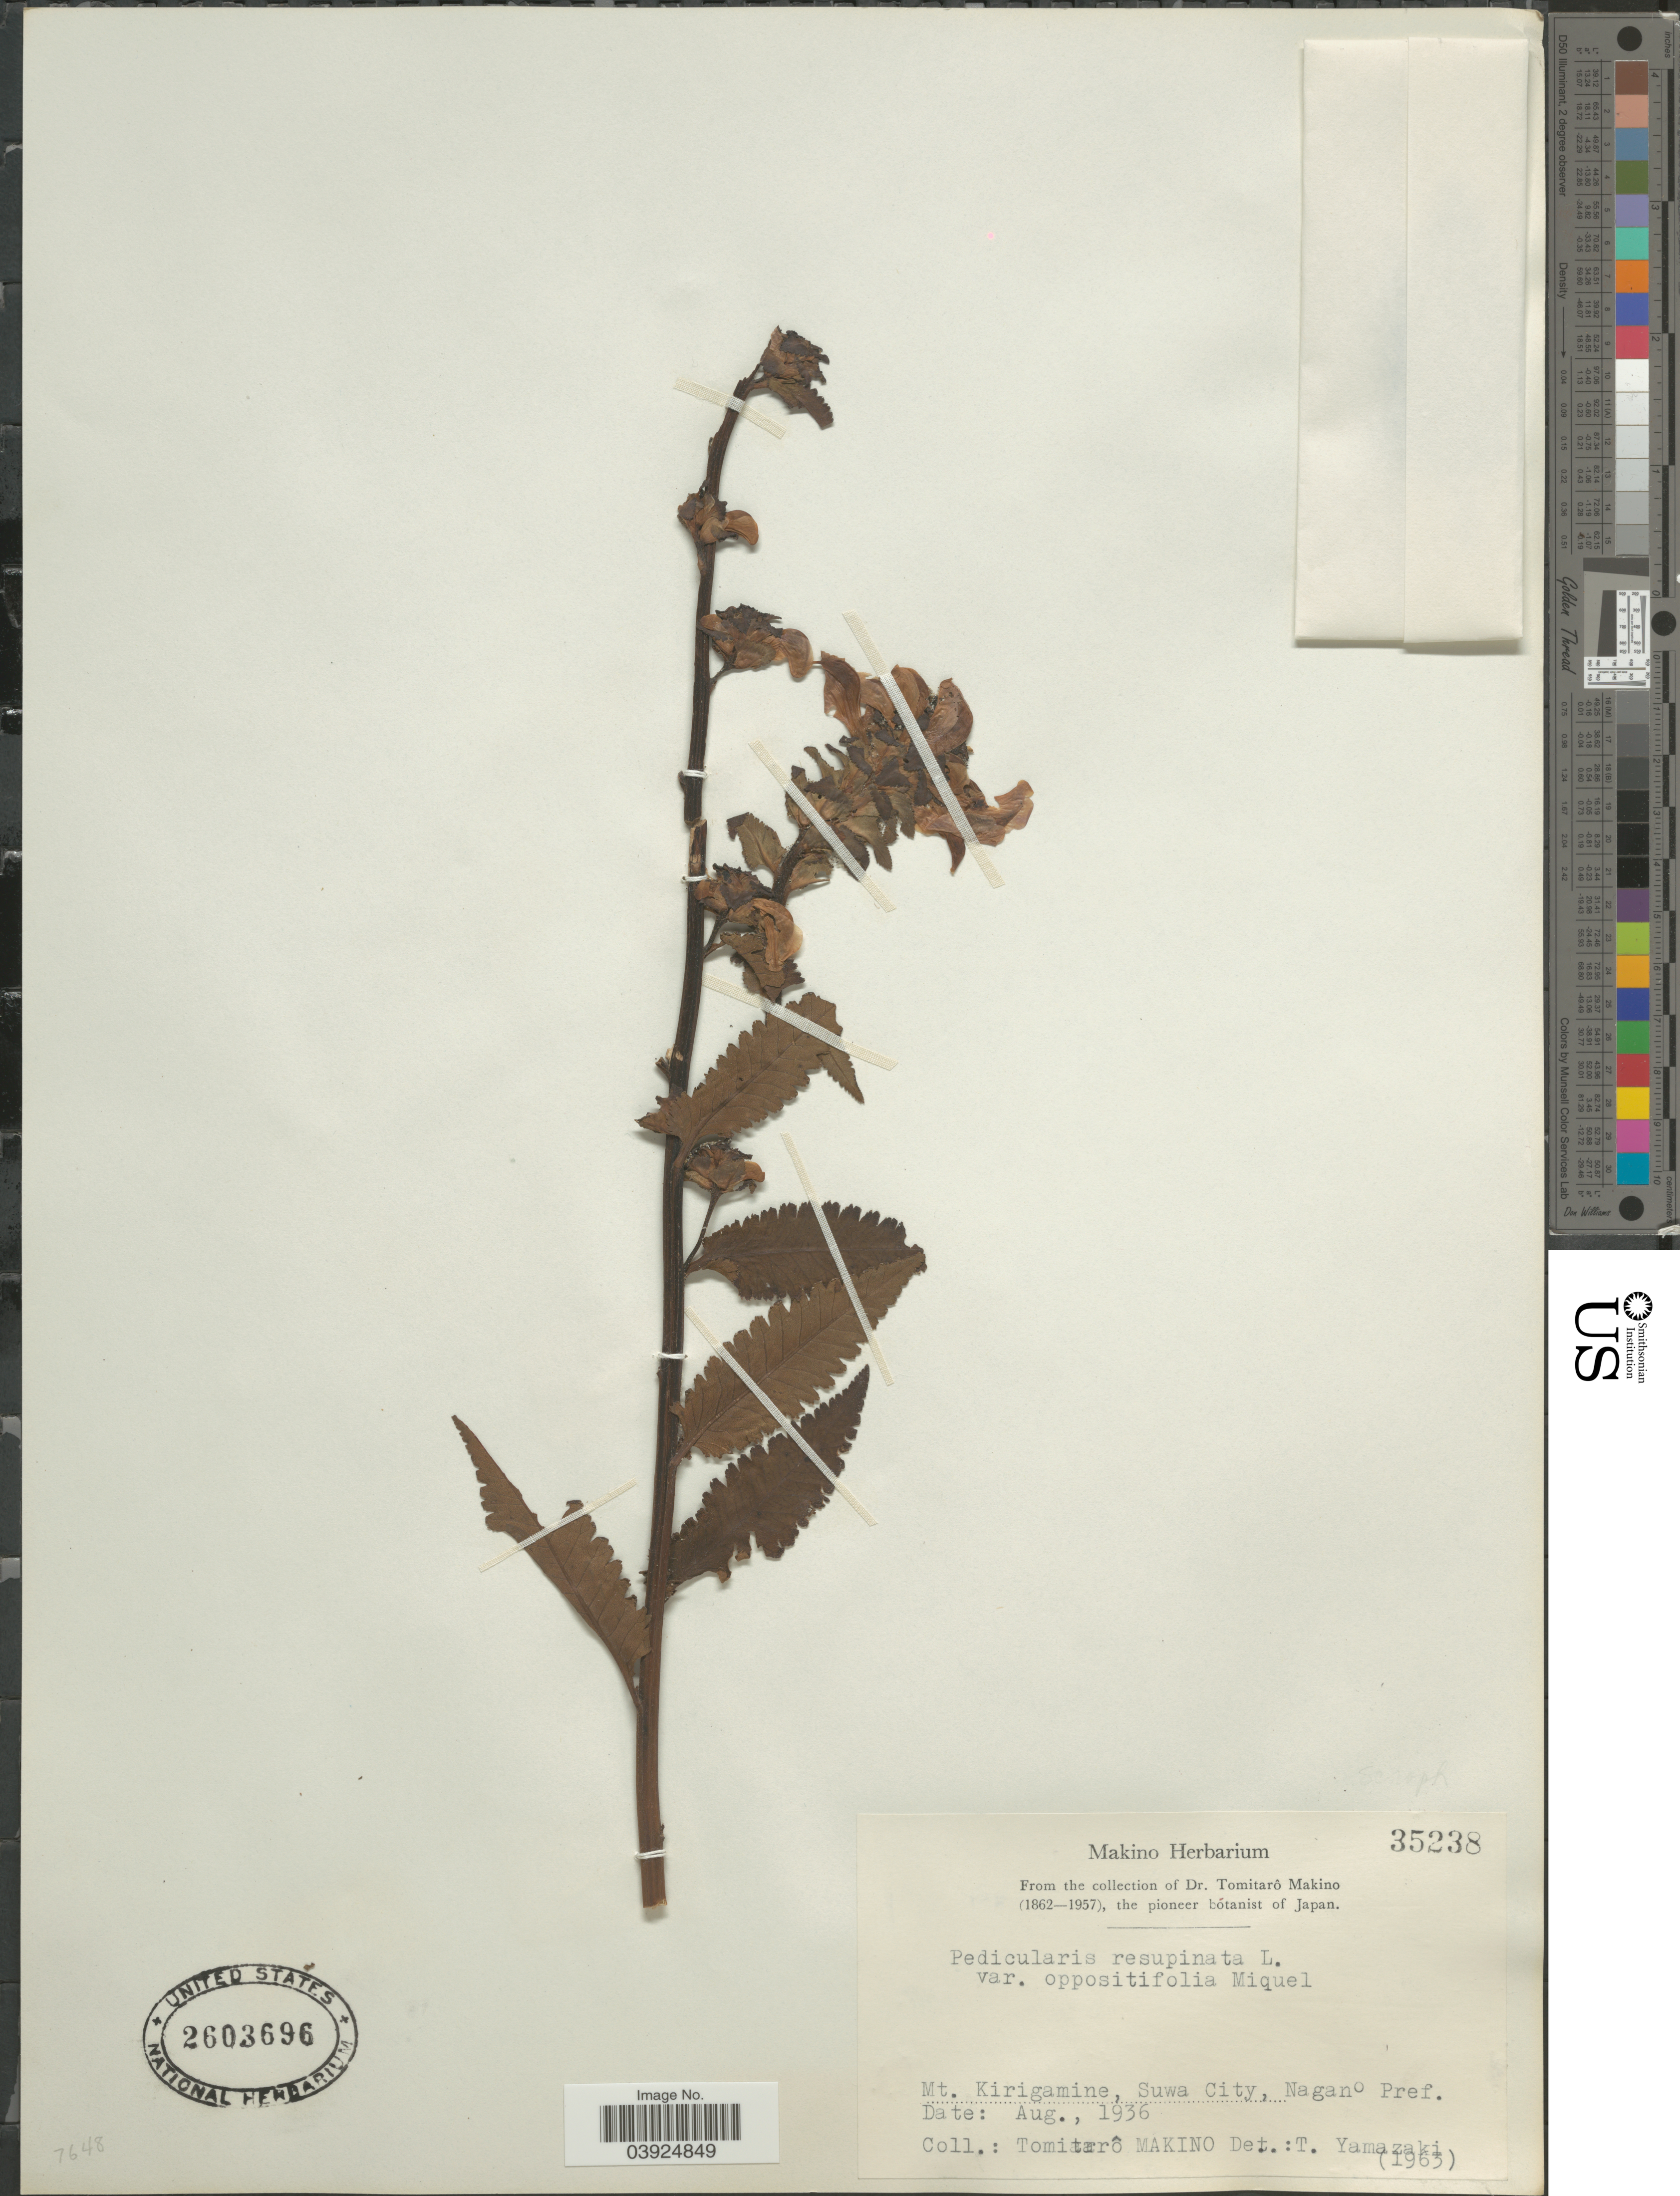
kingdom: Plantae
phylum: Tracheophyta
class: Magnoliopsida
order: Lamiales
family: Orobanchaceae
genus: Pedicularis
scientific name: Pedicularis resupinata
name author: L.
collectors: T. Makino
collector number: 35238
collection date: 1936-08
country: Japan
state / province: Nagano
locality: Mt. Kirigamine, Suwa City, Nagano Pref.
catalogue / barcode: US 2603696